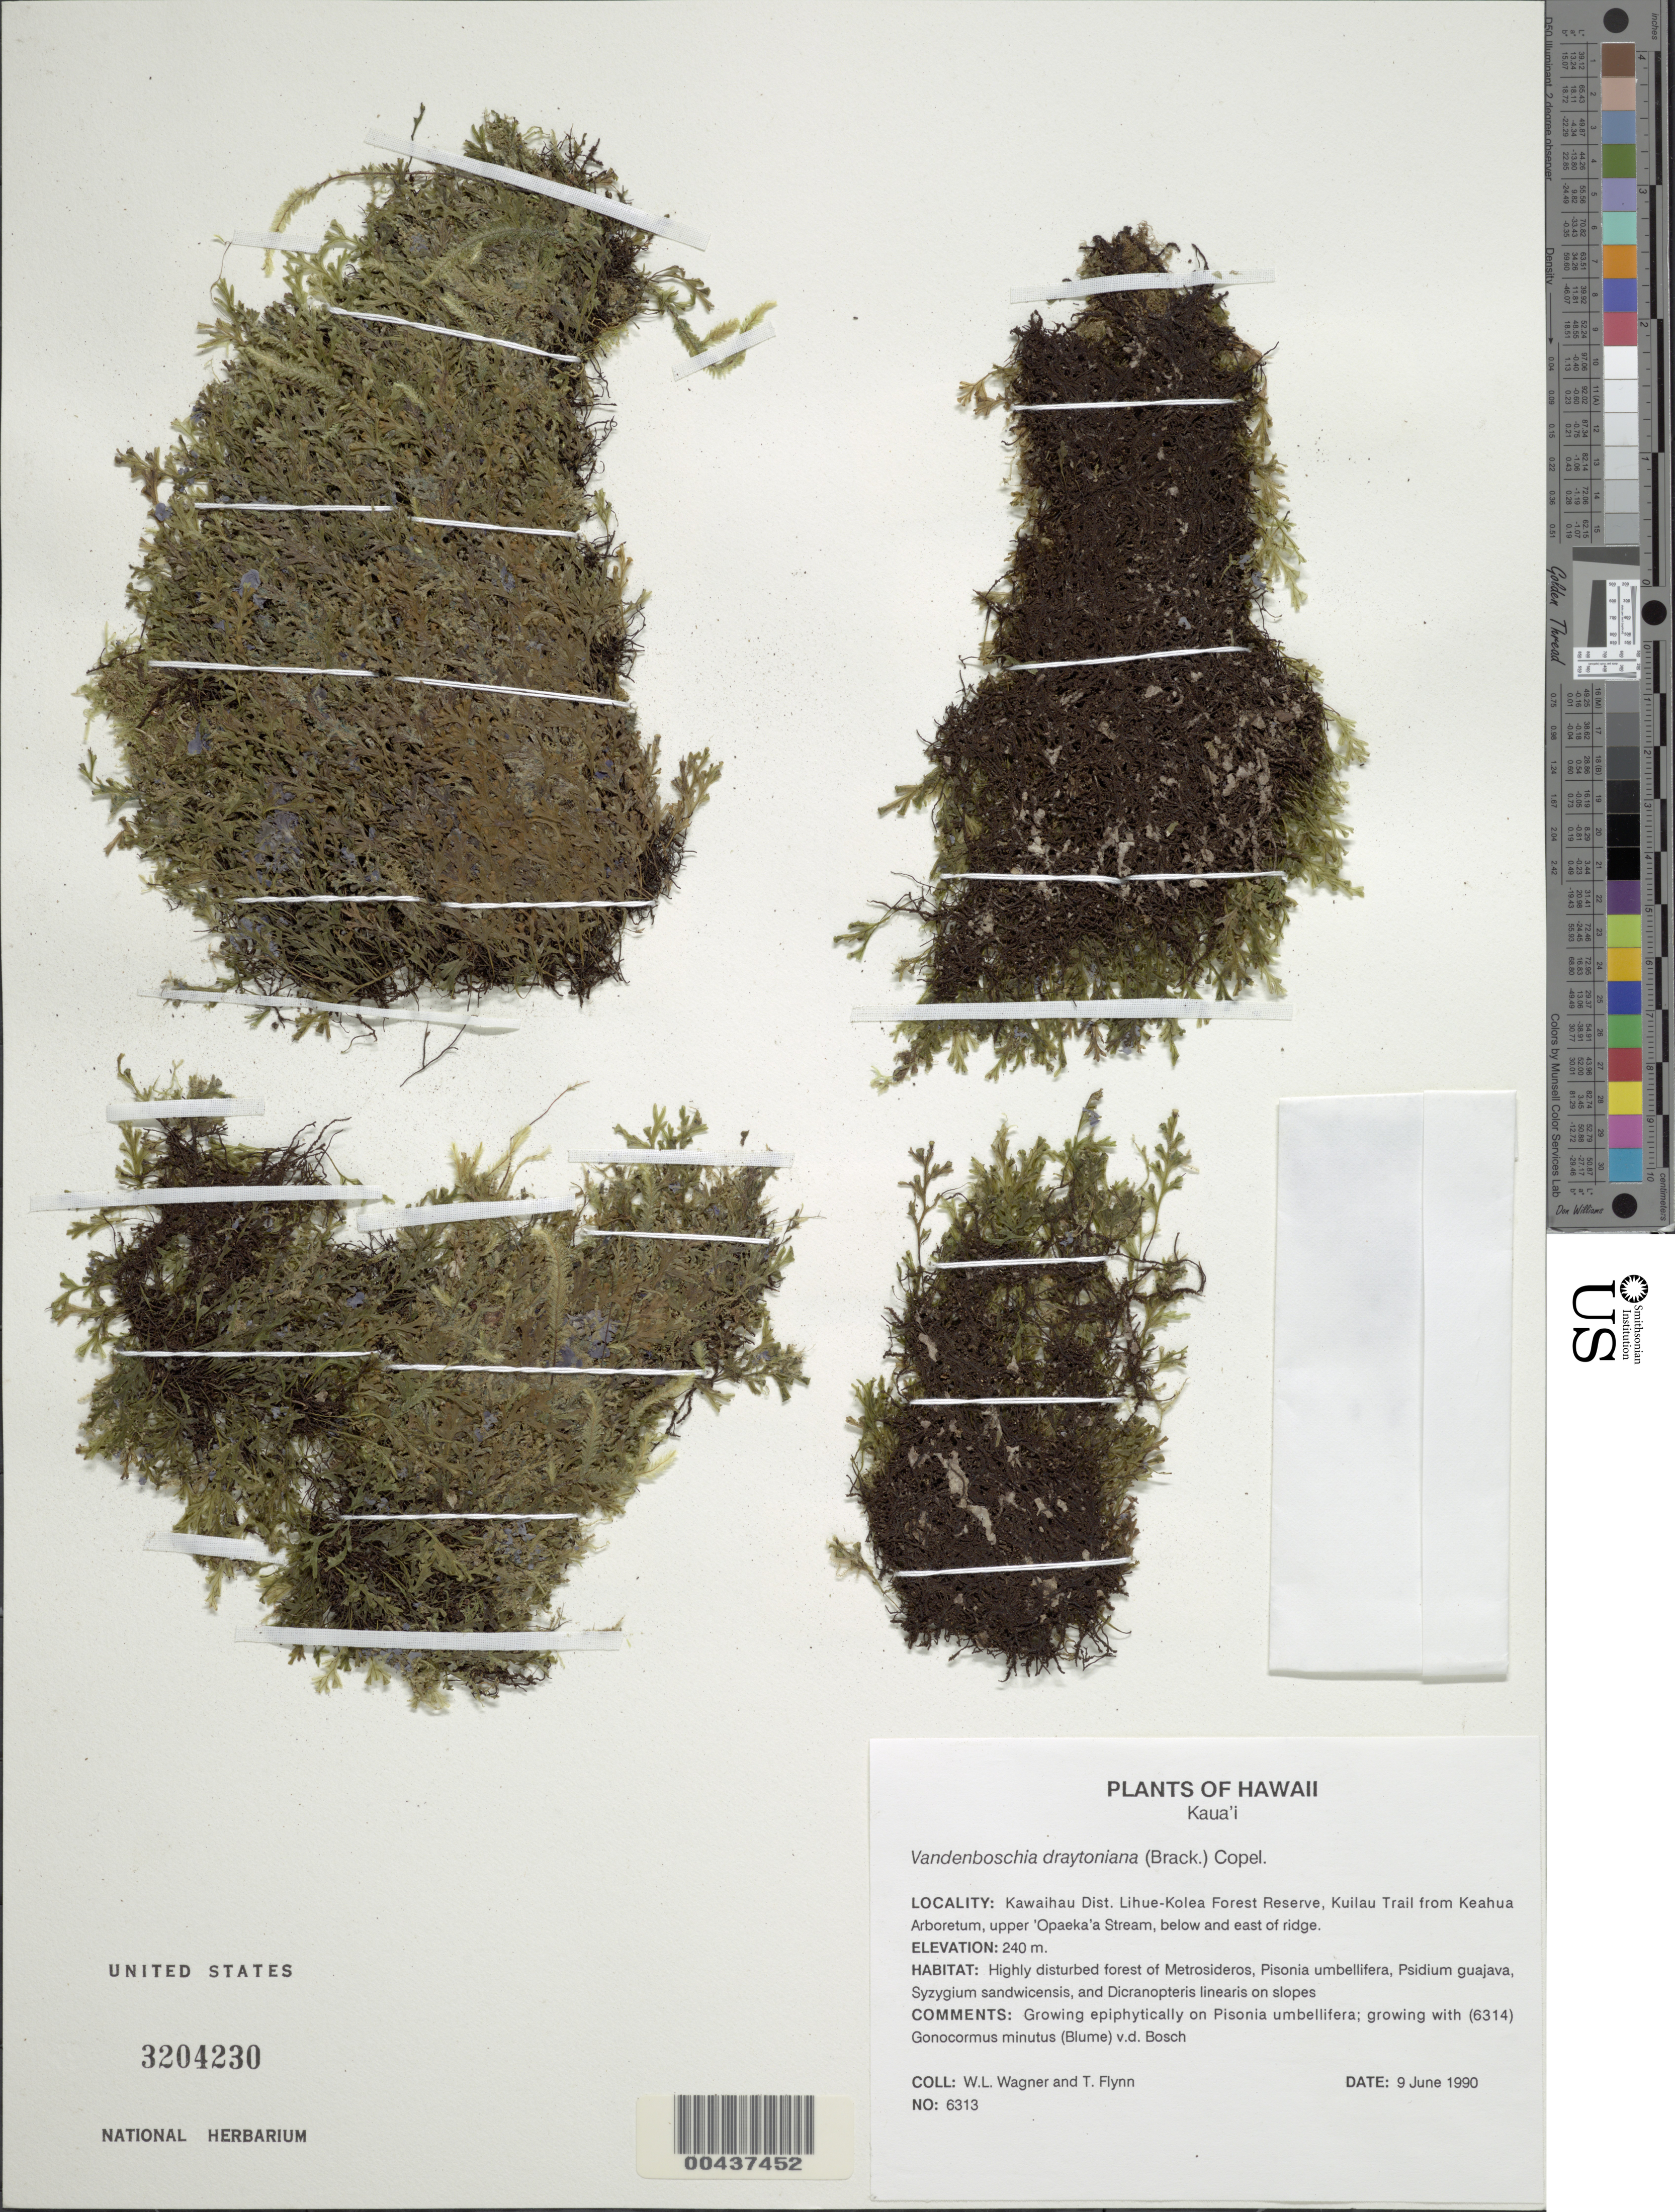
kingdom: Plantae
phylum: Tracheophyta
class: Polypodiopsida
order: Hymenophyllales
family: Hymenophyllaceae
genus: Crepidomanes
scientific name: Crepidomanes draytonianum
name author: (Brack.) Ebihara & K. Iwats.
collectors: W. L. Wagner & T. W. Flynn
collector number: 6313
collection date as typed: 9 Jun 1990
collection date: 1990-06-09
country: United States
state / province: Hawaii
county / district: Kauai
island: Kaua'i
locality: Kawaihau Dist. Lihue-Kolea Forest Reserve, Kuilau Trail from Keahua Arboretum, upper 'Opaeka'a Stream, below and east of ridge.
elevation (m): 240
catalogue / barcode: US 3204230